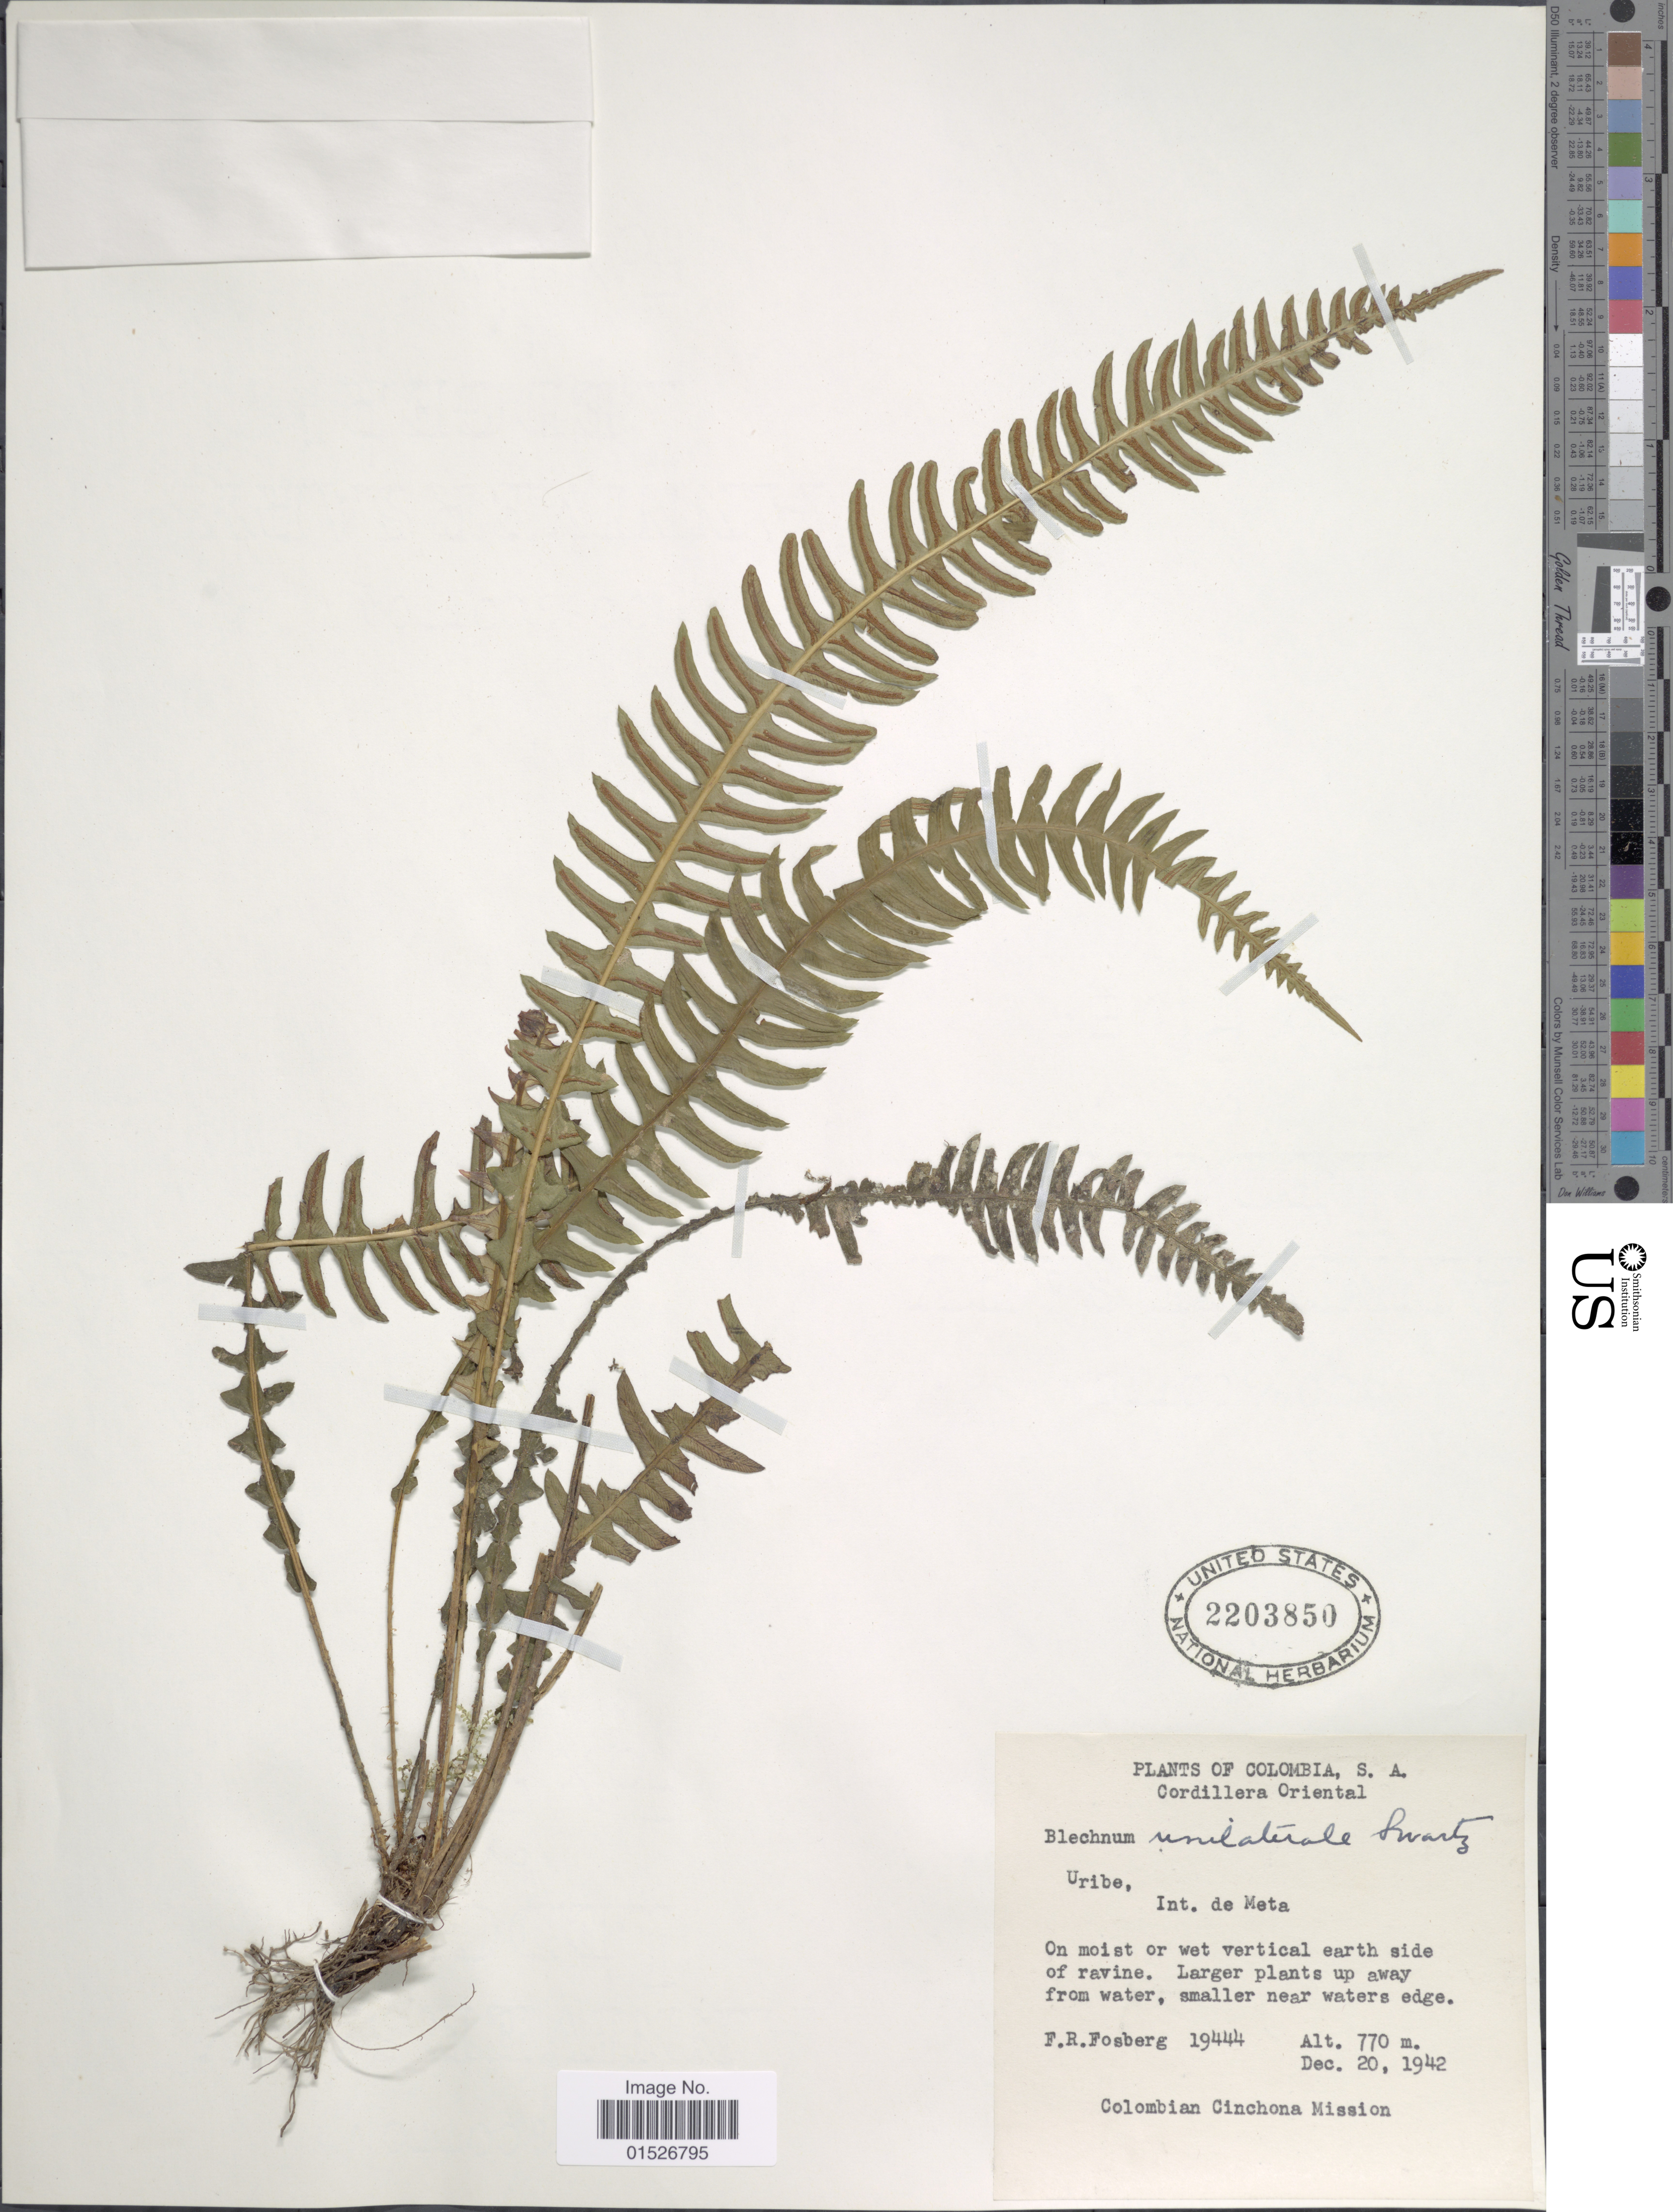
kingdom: Plantae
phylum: Tracheophyta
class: Polypodiopsida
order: Polypodiales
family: Blechnaceae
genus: Blechnum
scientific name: Blechnum polypodioides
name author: Raddi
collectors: F. R. Fosberg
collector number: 19444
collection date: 1942-12-20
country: Colombia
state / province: Meta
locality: Cordillera Oriental, Uribe, Int. Meta.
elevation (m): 770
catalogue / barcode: US 2203850